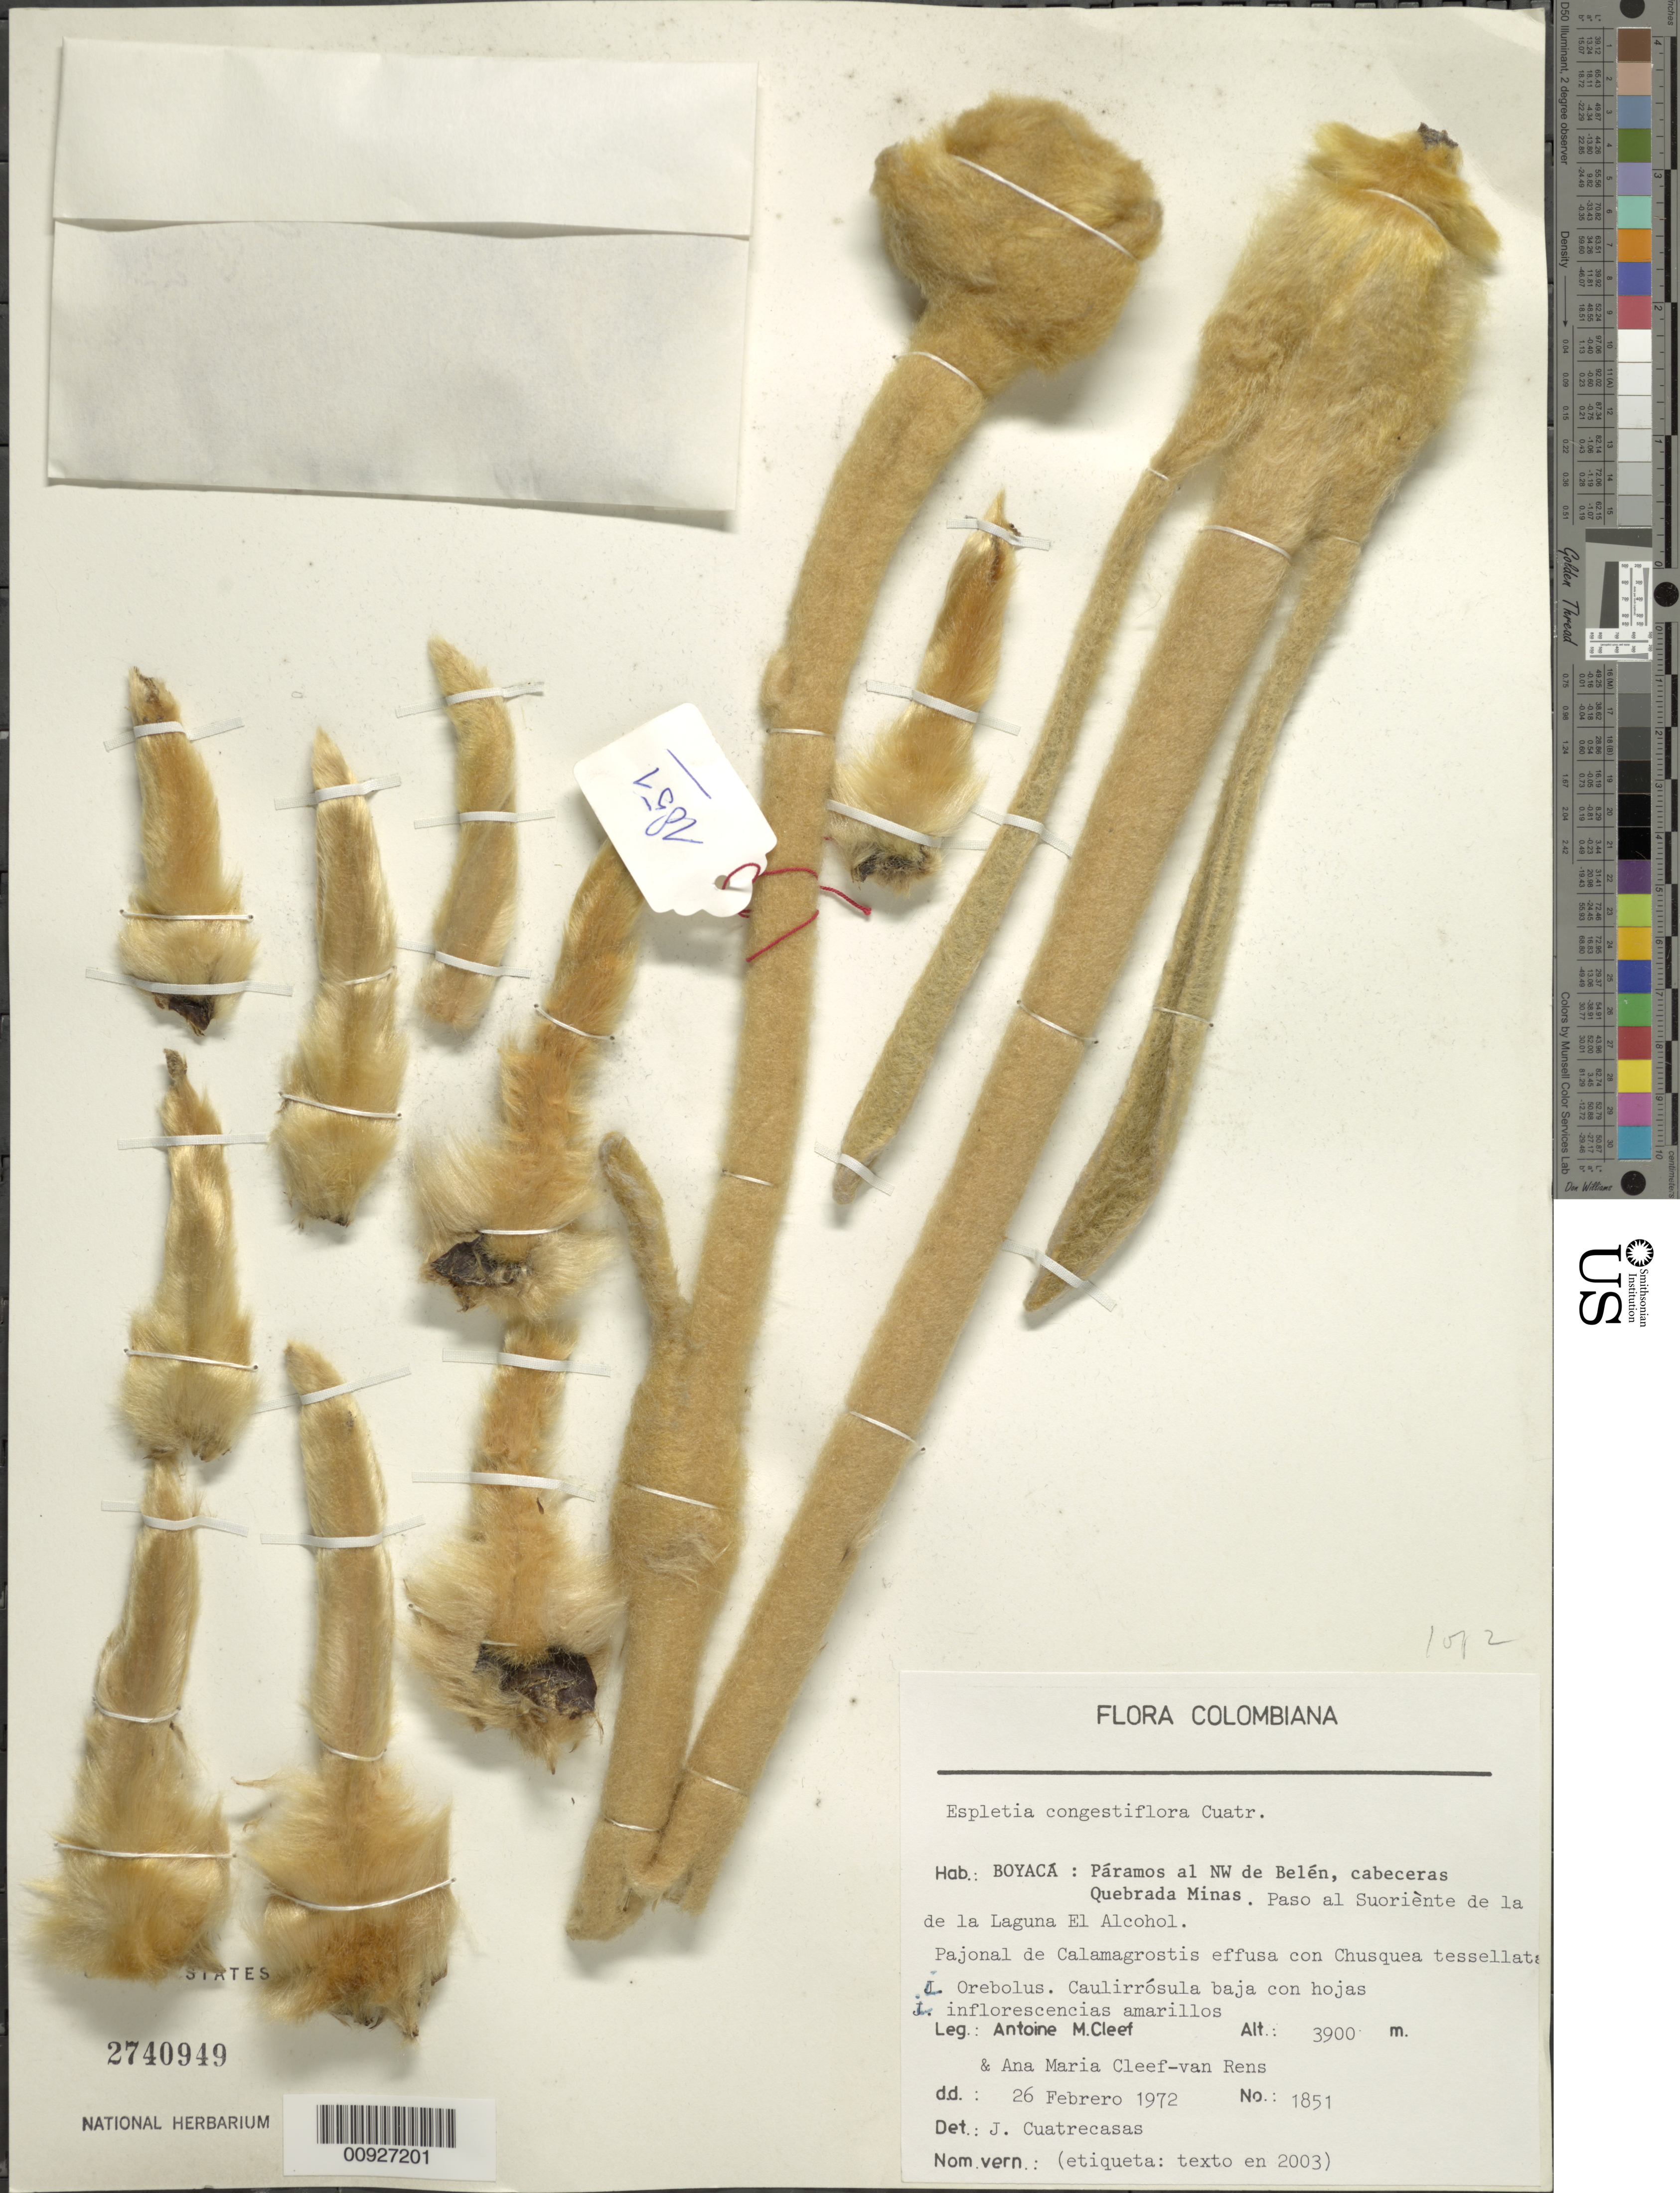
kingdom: Plantae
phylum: Tracheophyta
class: Magnoliopsida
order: Asterales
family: Asteraceae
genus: Espeletia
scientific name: Espeletia congestiflora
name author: Cuatrec.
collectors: A. M. Cleef & A. M. van Rens de Cleef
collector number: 1851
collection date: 1972-02-26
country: Colombia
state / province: Boyacá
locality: Páramos al NW de Belén, cabeceras Quebrada Minas. Paso al Suroriente de La Laguna El Alcohol.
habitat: Pajonal con Calamagostris effusa con Chusquea tessellata y Orebolus.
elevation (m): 3900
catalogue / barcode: US 2740949